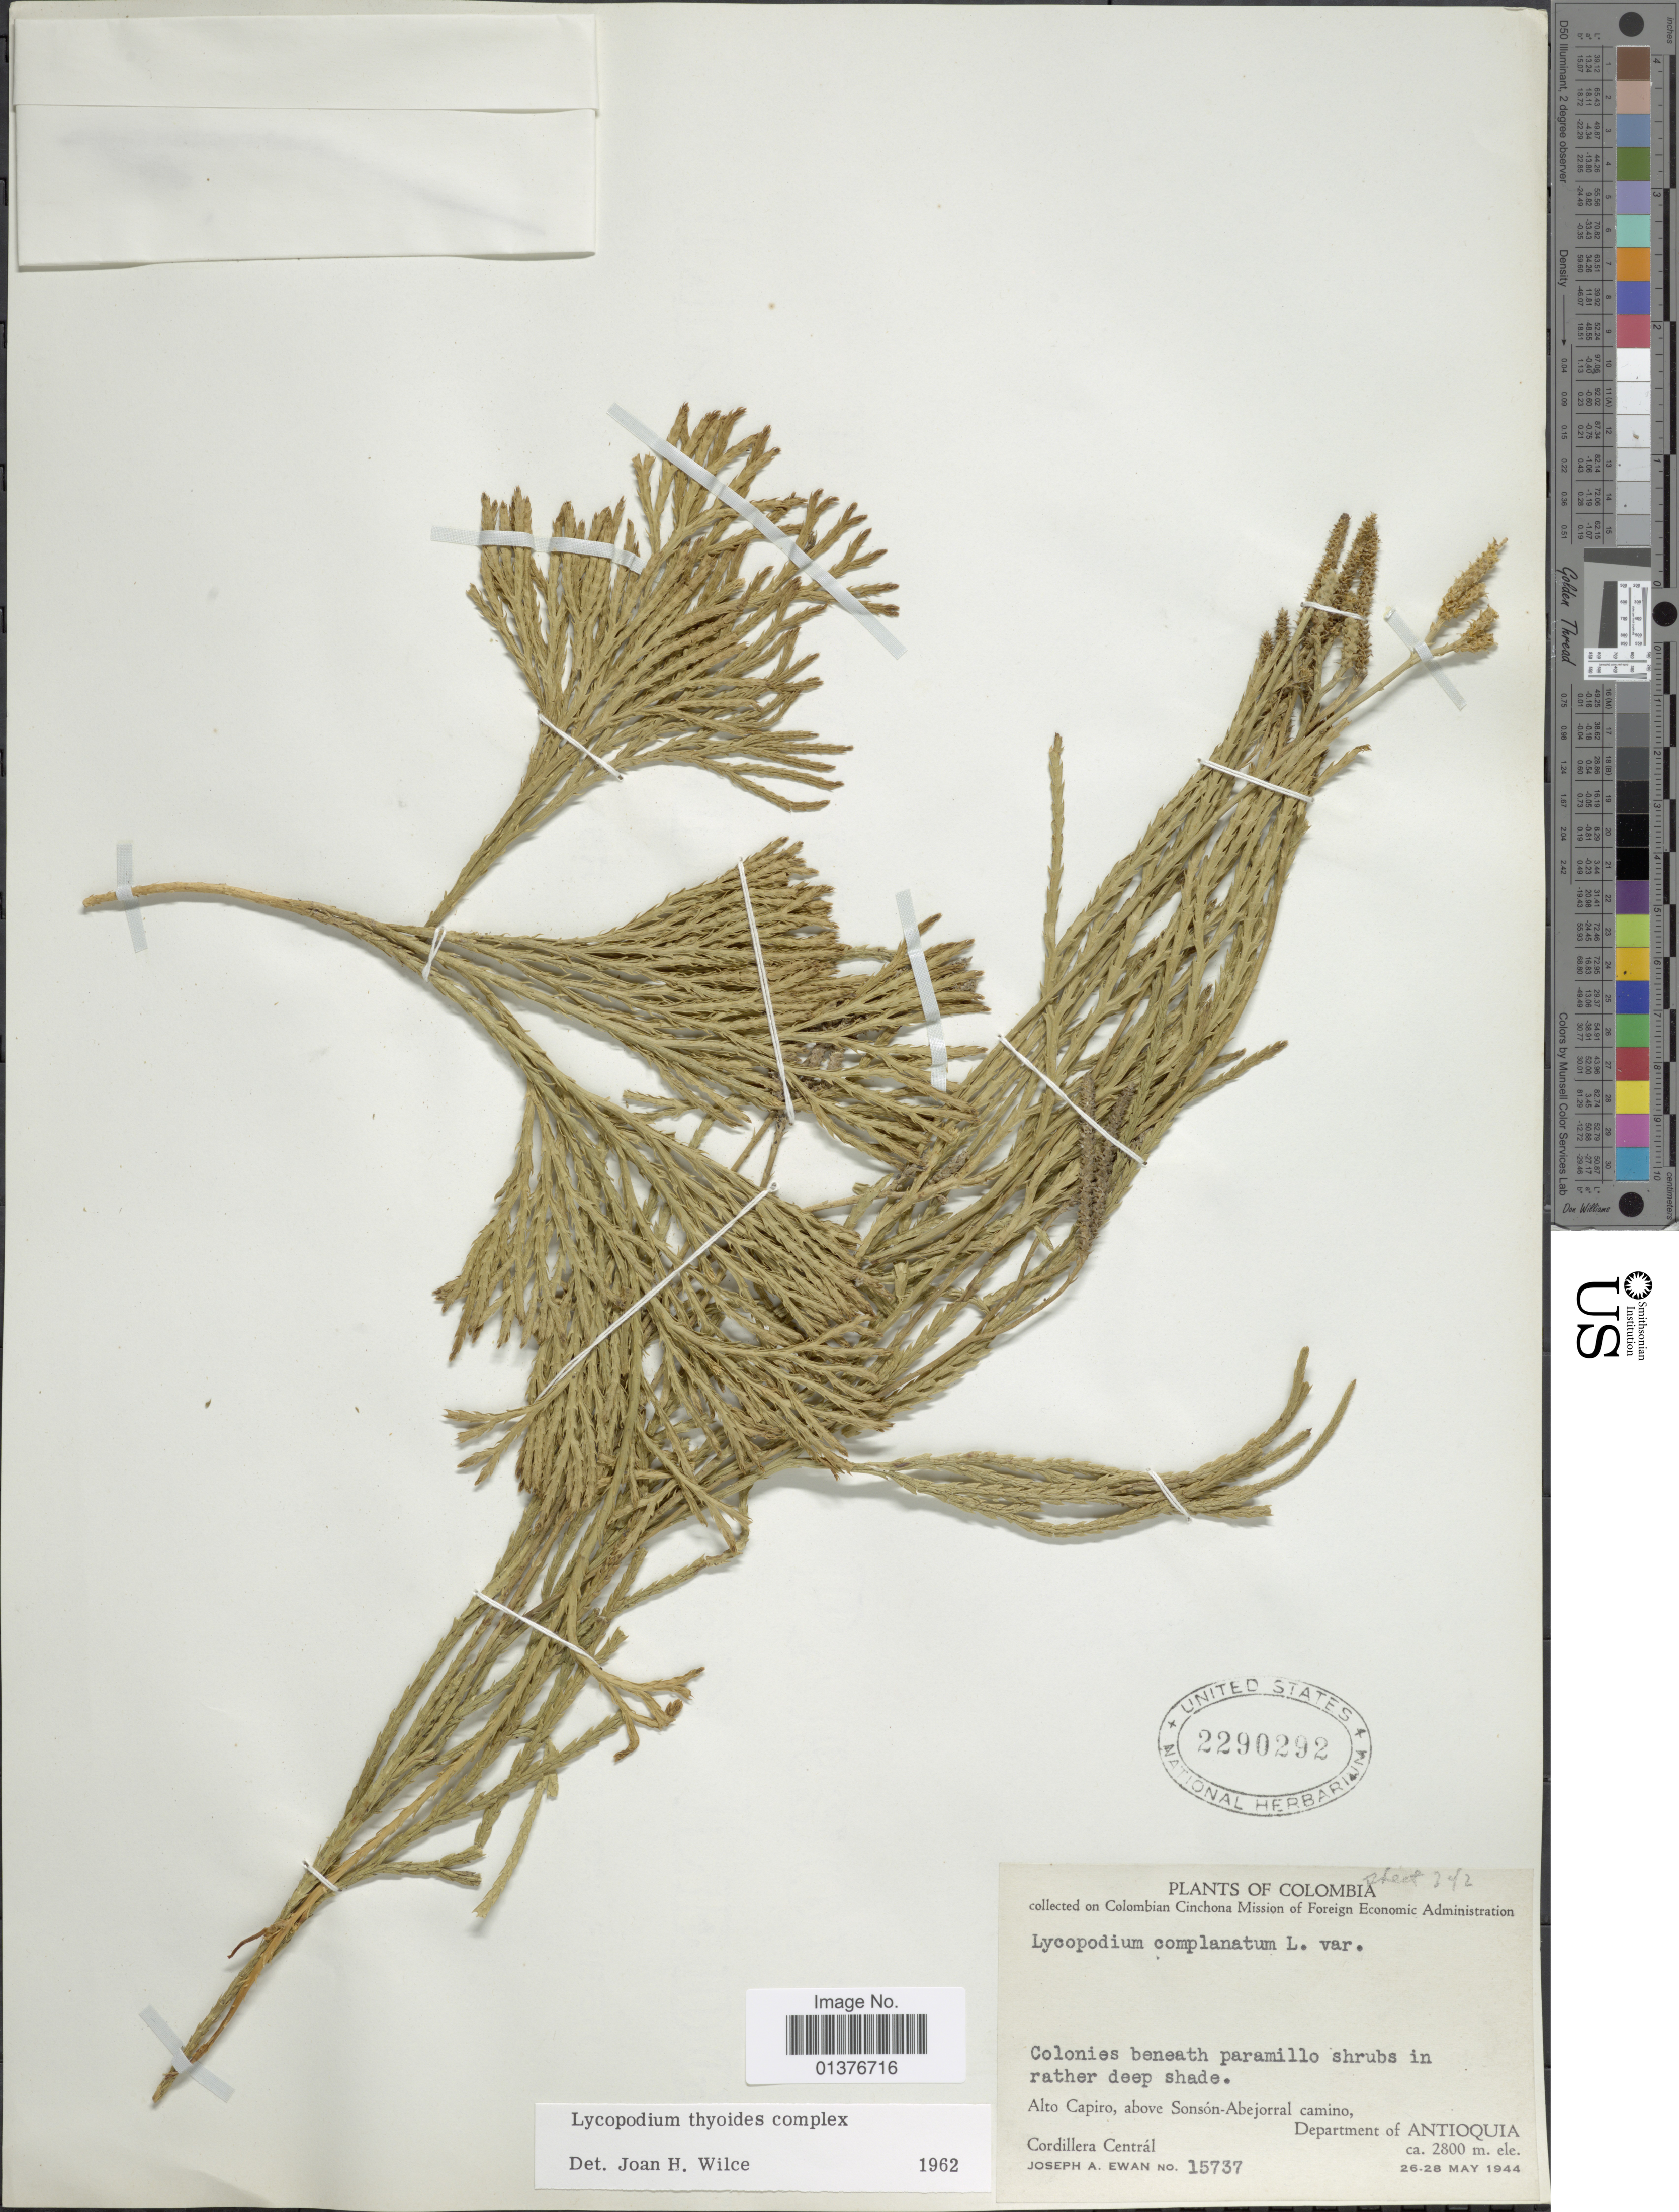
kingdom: Plantae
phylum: Tracheophyta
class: Lycopodiopsida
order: Lycopodiales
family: Lycopodiaceae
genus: Diphasiastrum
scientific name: Diphasiastrum thyoides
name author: (Humb. & Bonpl. ex Willd.) Holub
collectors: J. A. Ewan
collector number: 15737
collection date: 1944-05-26/1944-05-28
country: Colombia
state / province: Antioquia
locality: Alto Capiro, above Sonsón-Abejorral camino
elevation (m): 2800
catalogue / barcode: US 2290292